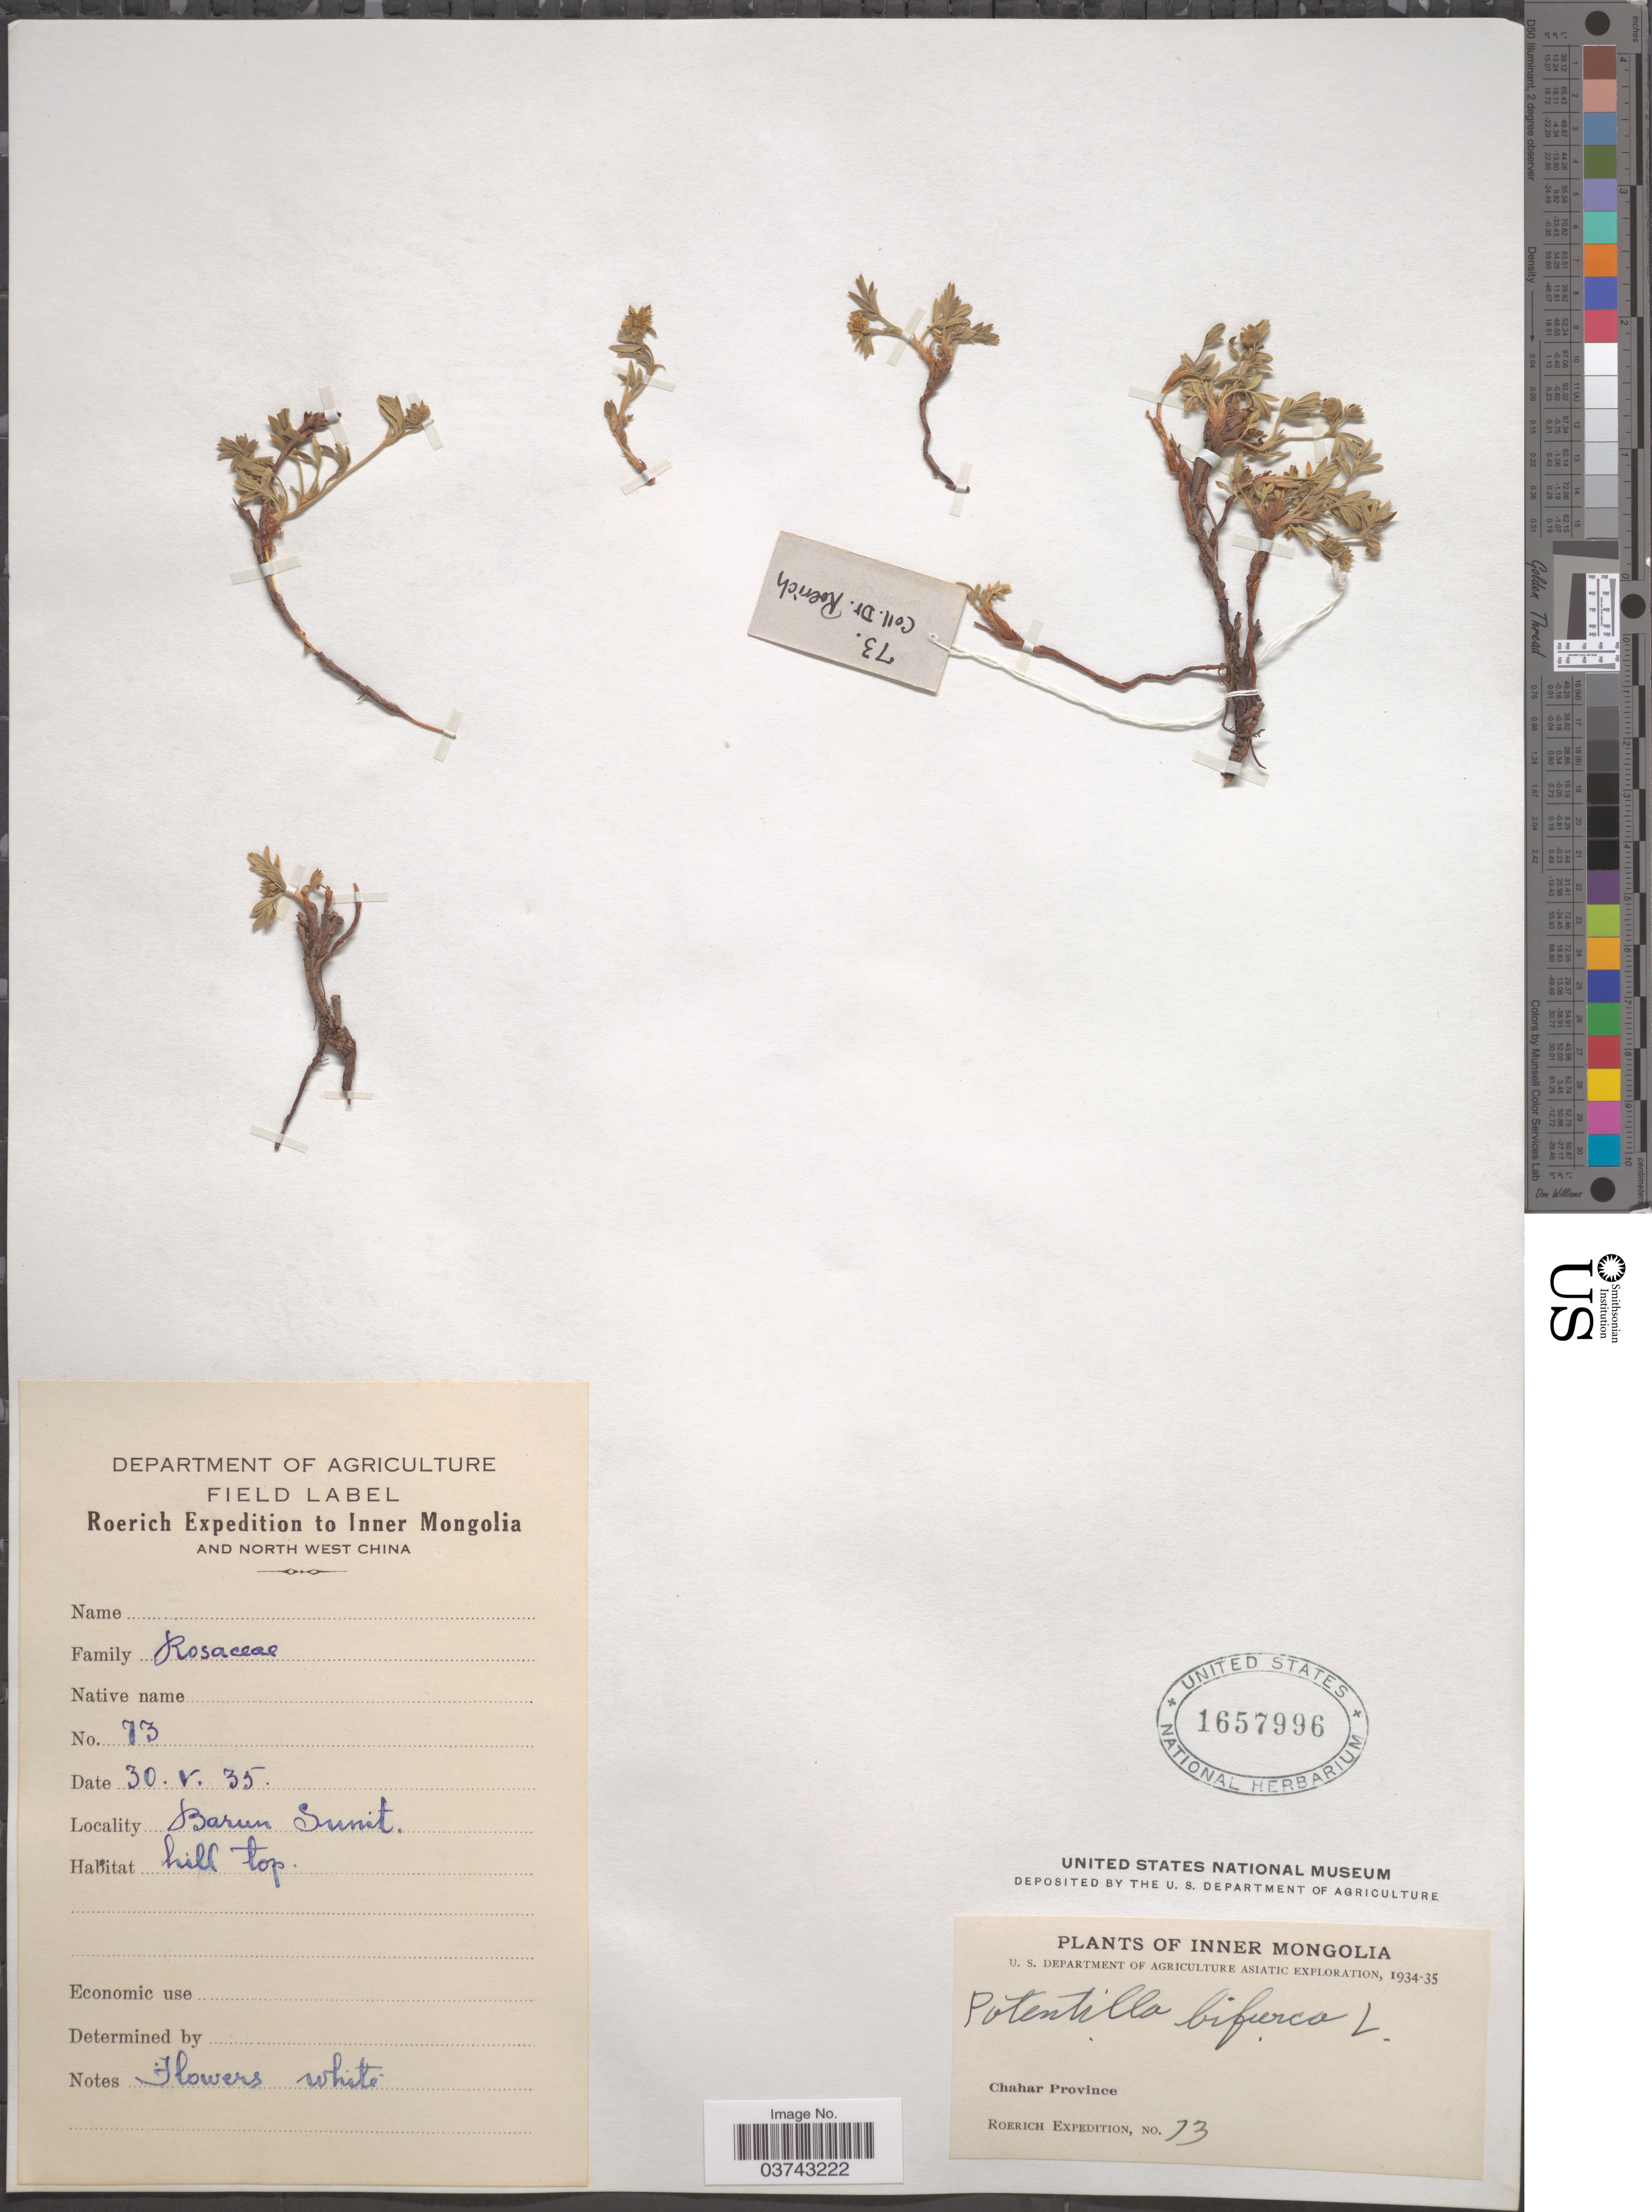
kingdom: Plantae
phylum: Tracheophyta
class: Magnoliopsida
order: Rosales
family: Rosaceae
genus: Sibbaldianthe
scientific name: Sibbaldianthe bifurca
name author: (L.) Kurtto & T. Erikss.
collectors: Roerich Expedition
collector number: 73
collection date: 1935-05-30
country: China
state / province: Nei Monggol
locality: Inner Mongolia and North West China. Barun Sunit, hill top. Chahar Province.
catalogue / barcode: US 1657996